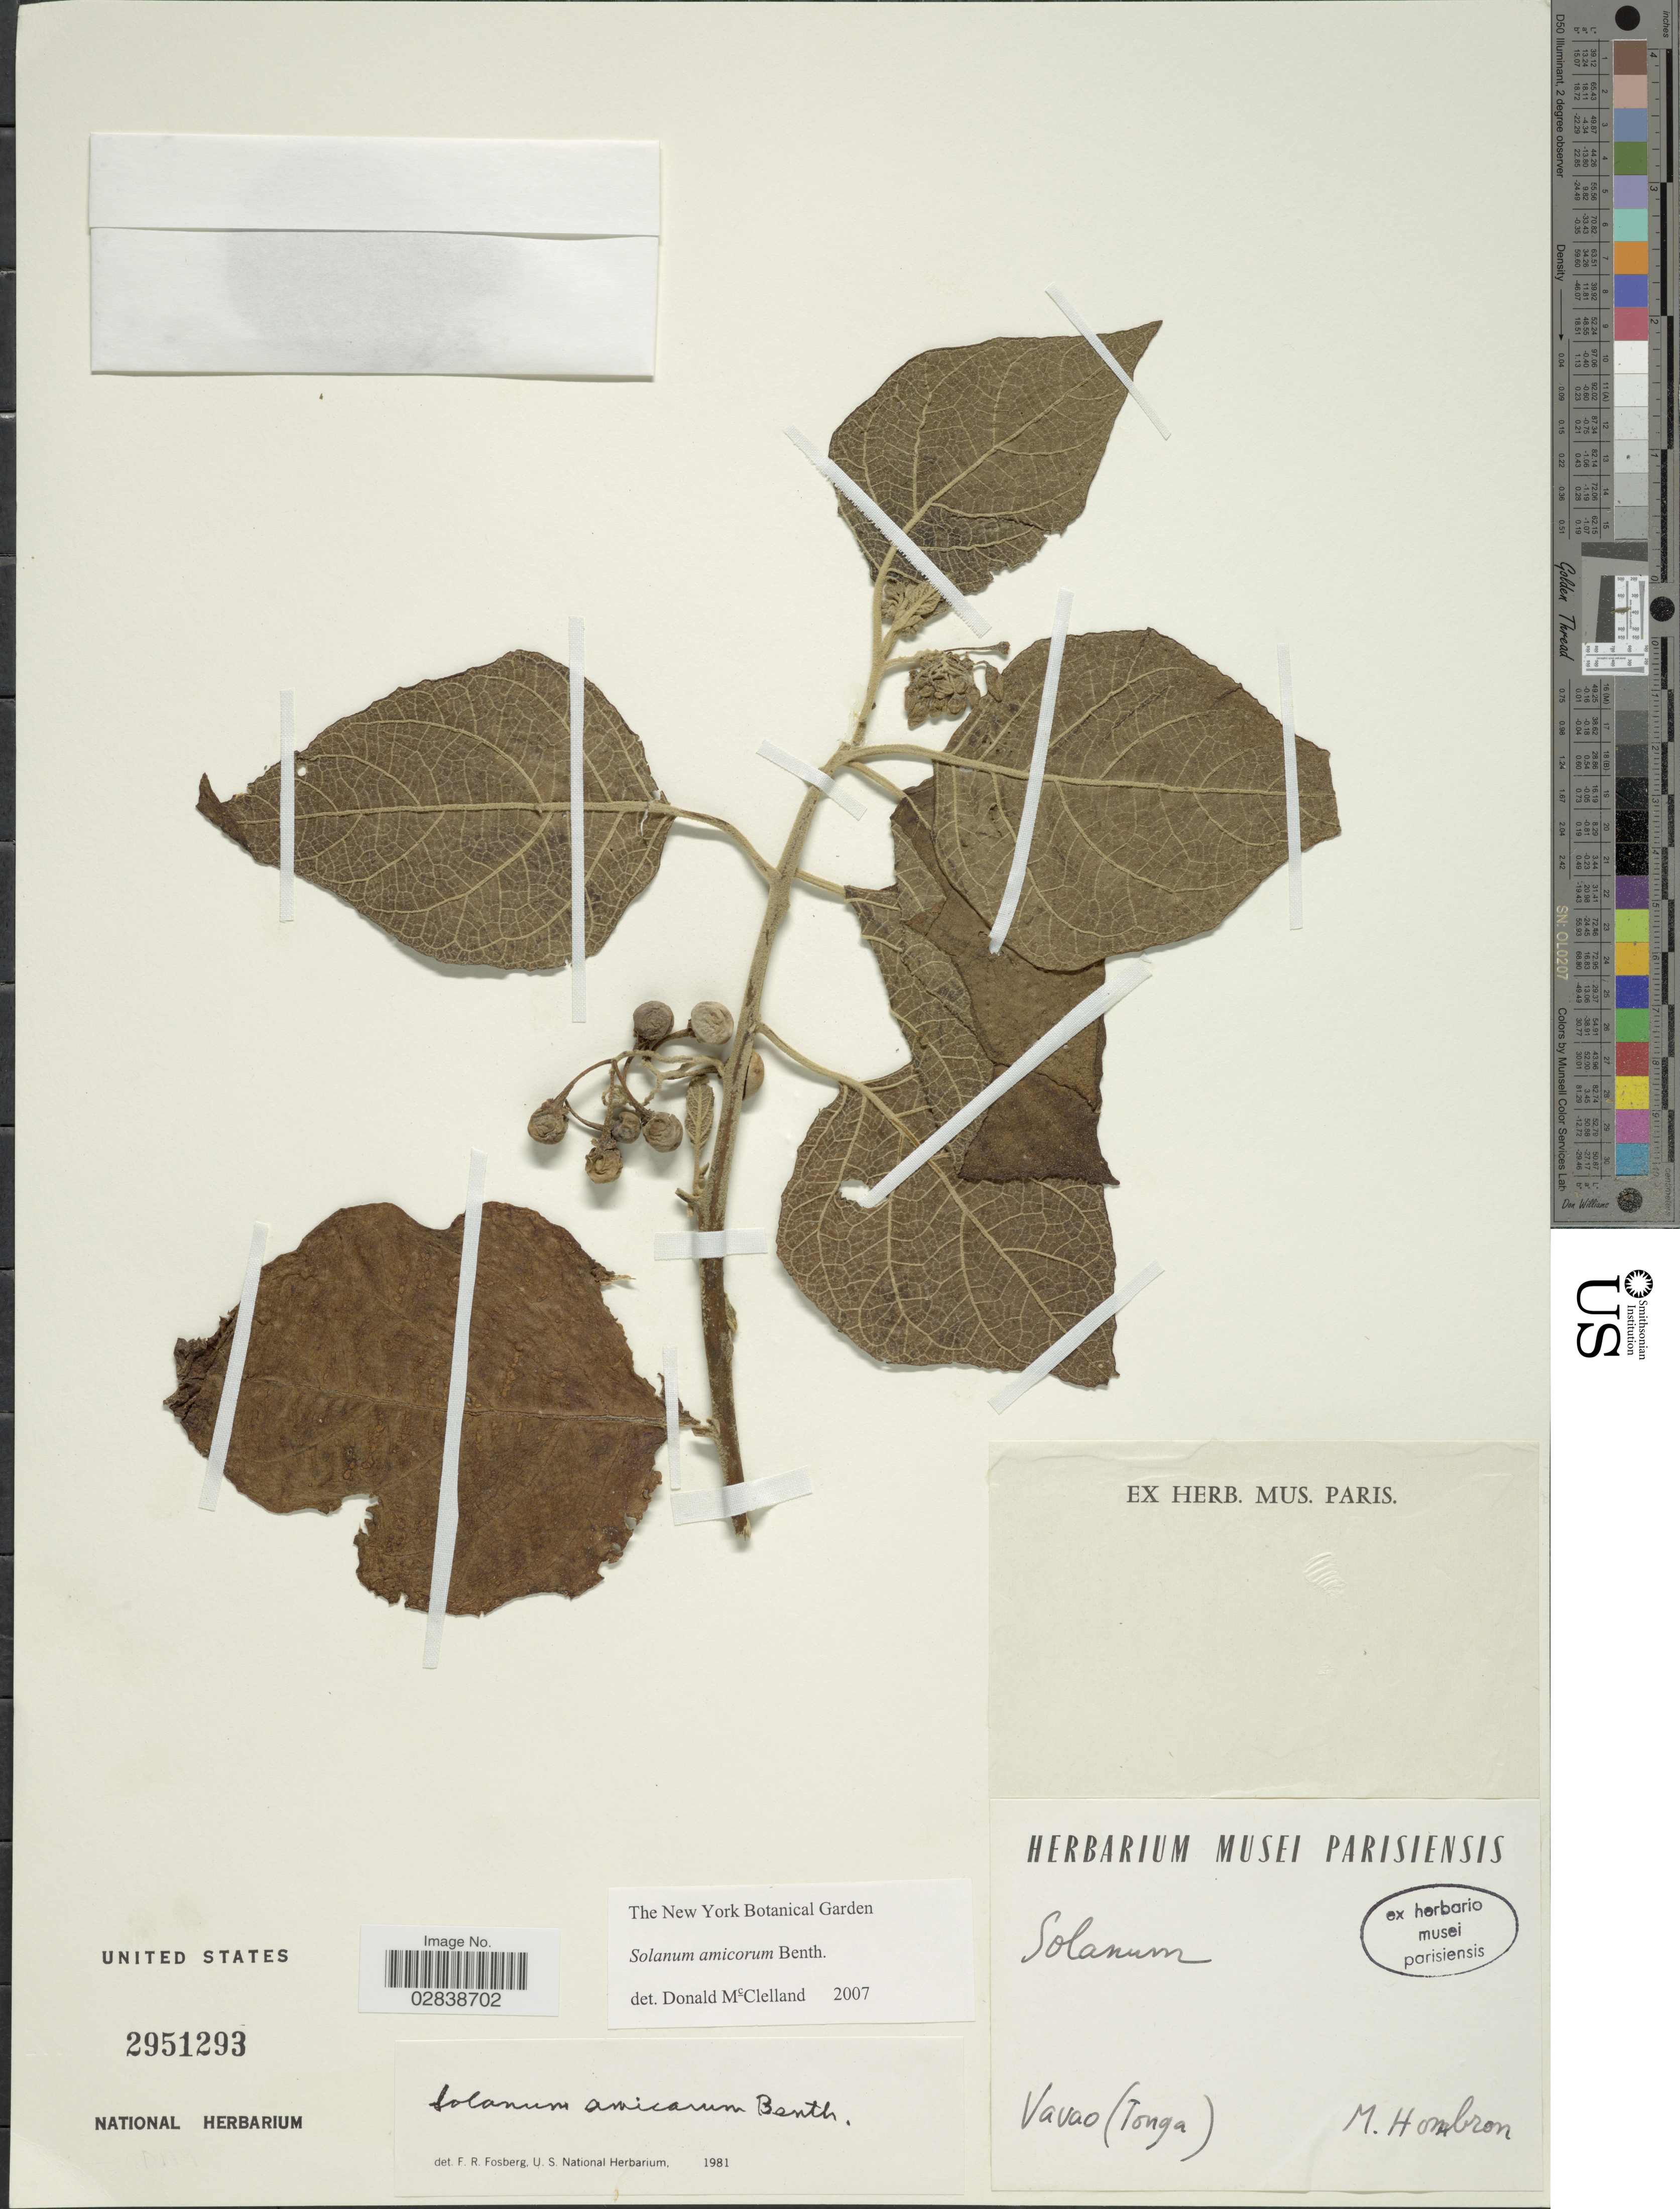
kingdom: Plantae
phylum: Tracheophyta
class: Magnoliopsida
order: Solanales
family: Solanaceae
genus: Solanum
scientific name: Solanum amicorum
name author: Benth.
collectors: M. Hombron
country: Tonga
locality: Vavao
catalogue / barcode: US 2951293